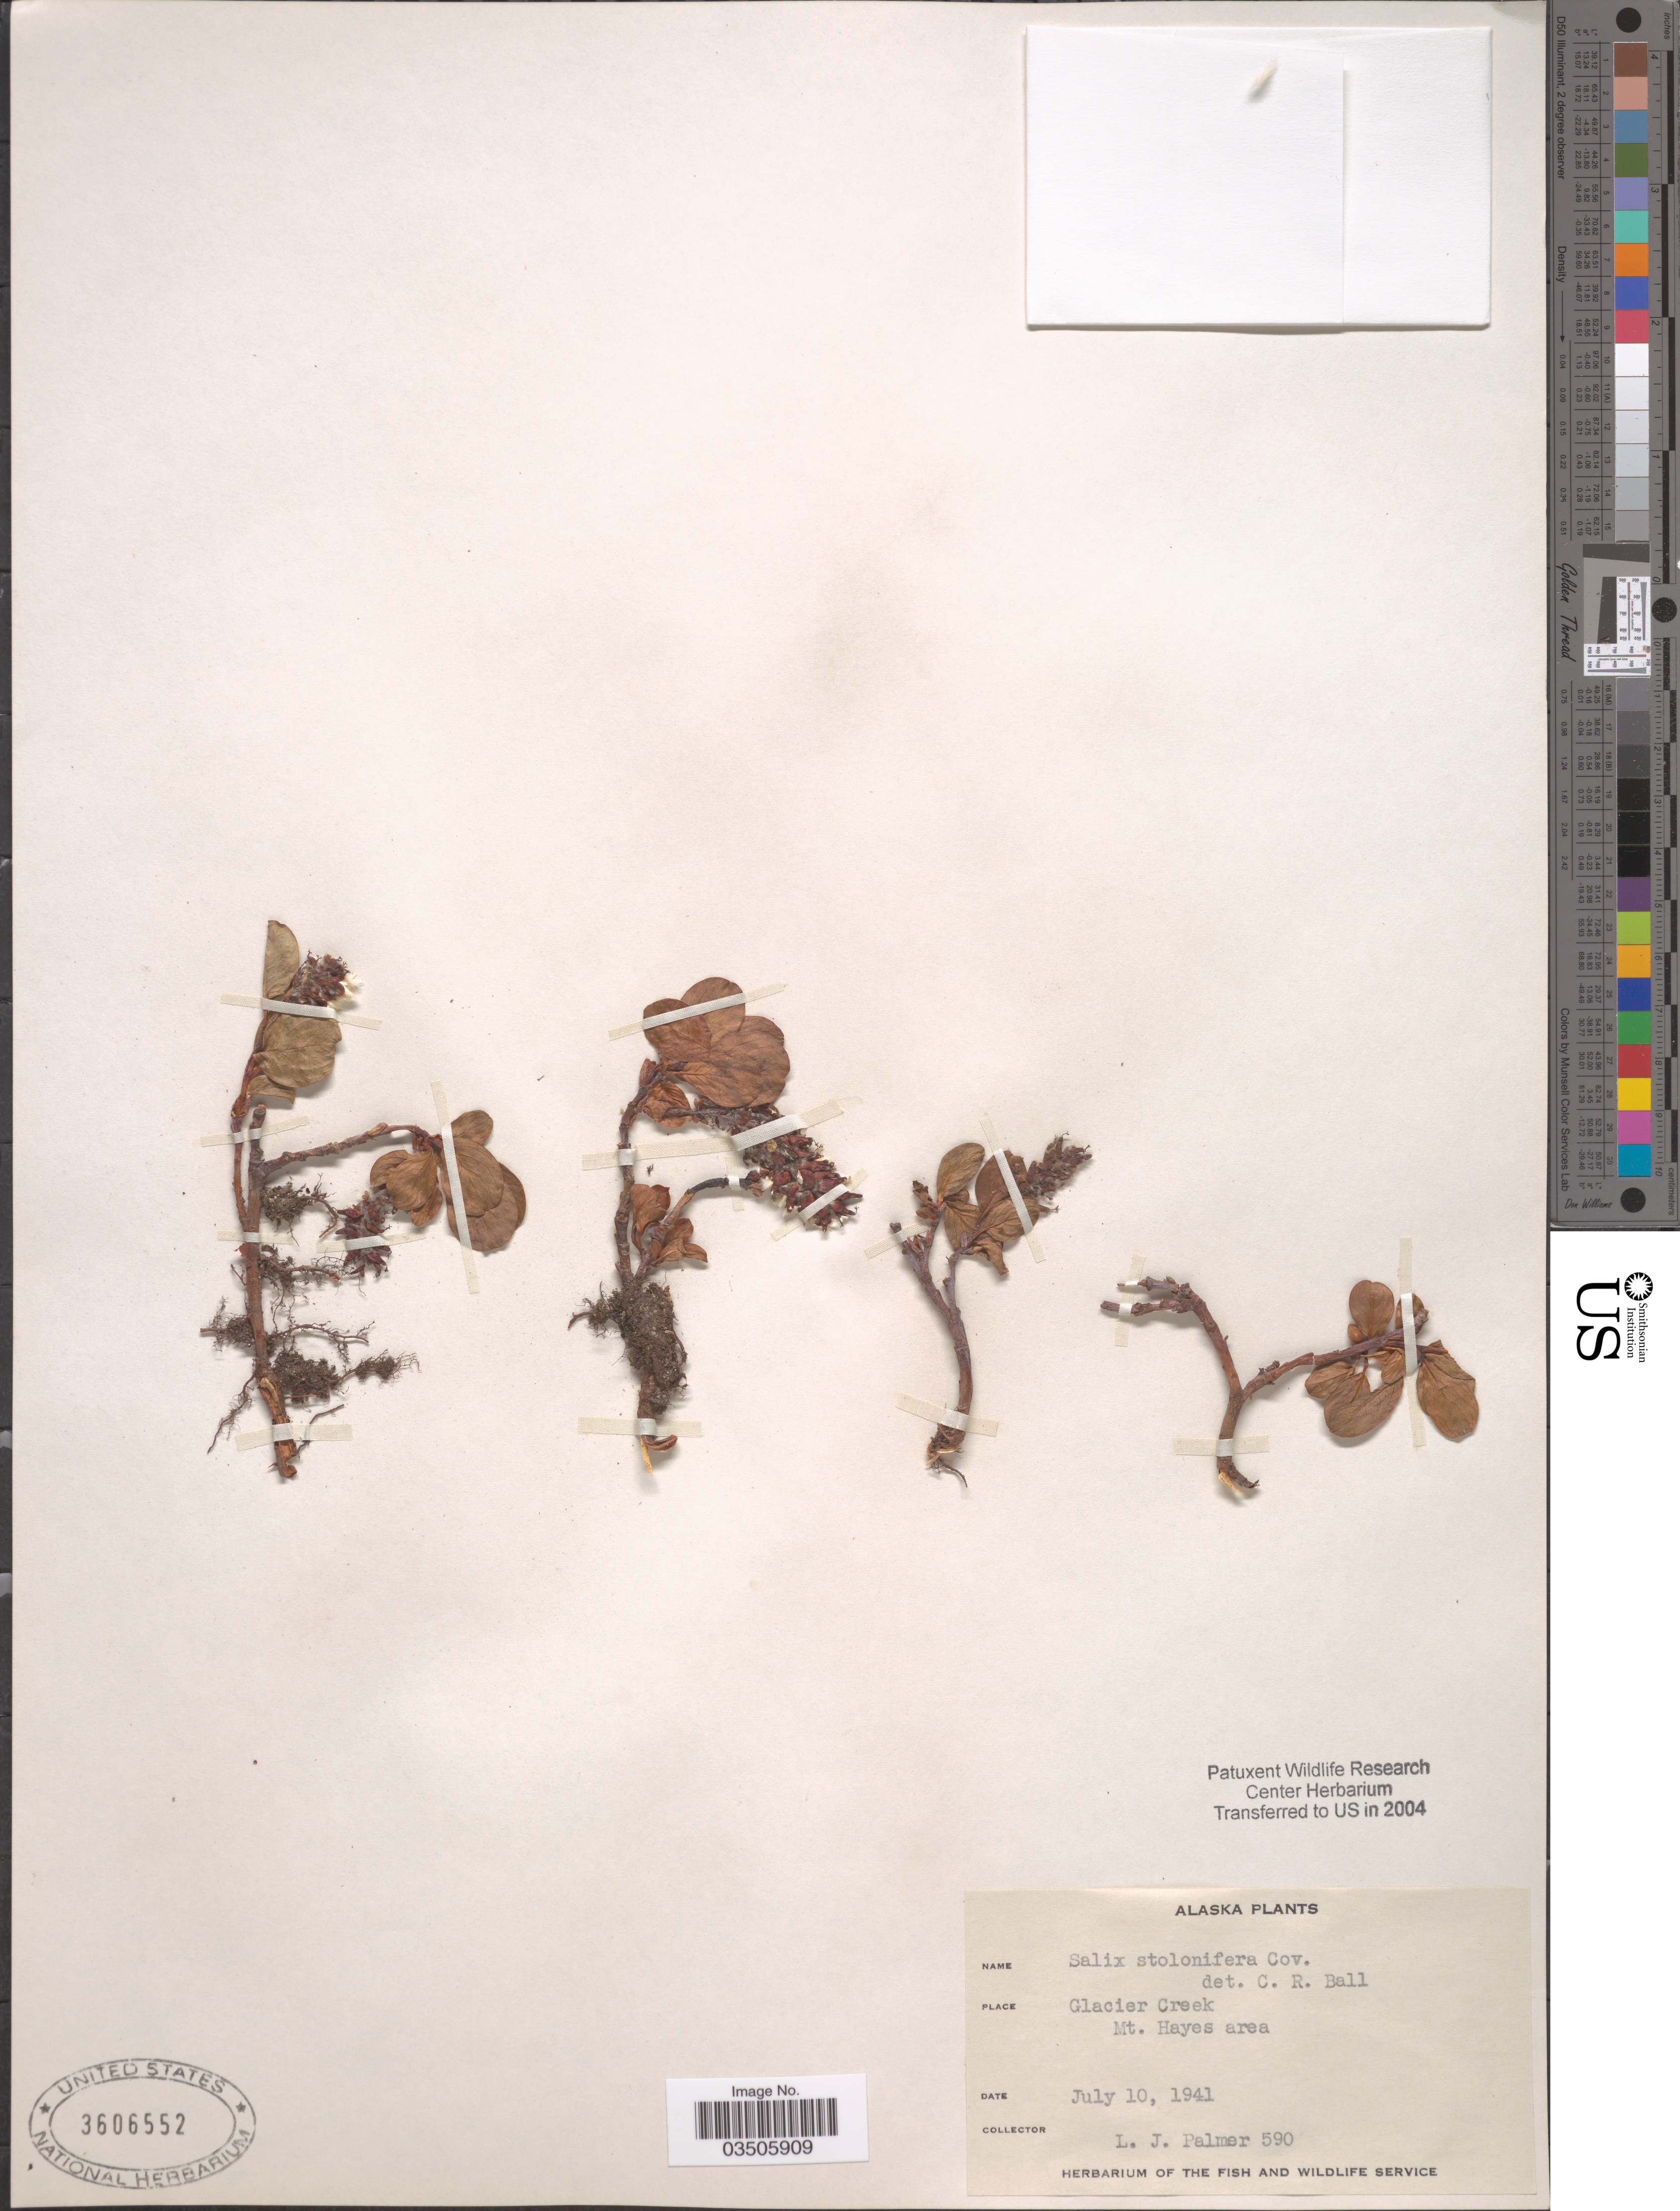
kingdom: Plantae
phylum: Tracheophyta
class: Magnoliopsida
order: Malpighiales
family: Salicaceae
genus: Salix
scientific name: Salix stolonifera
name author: Coville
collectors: L. J. Palmer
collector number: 590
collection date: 1941-07-10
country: United States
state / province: Alaska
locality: Glacier Creek, Mt. Hayes area.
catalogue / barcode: US 3606552